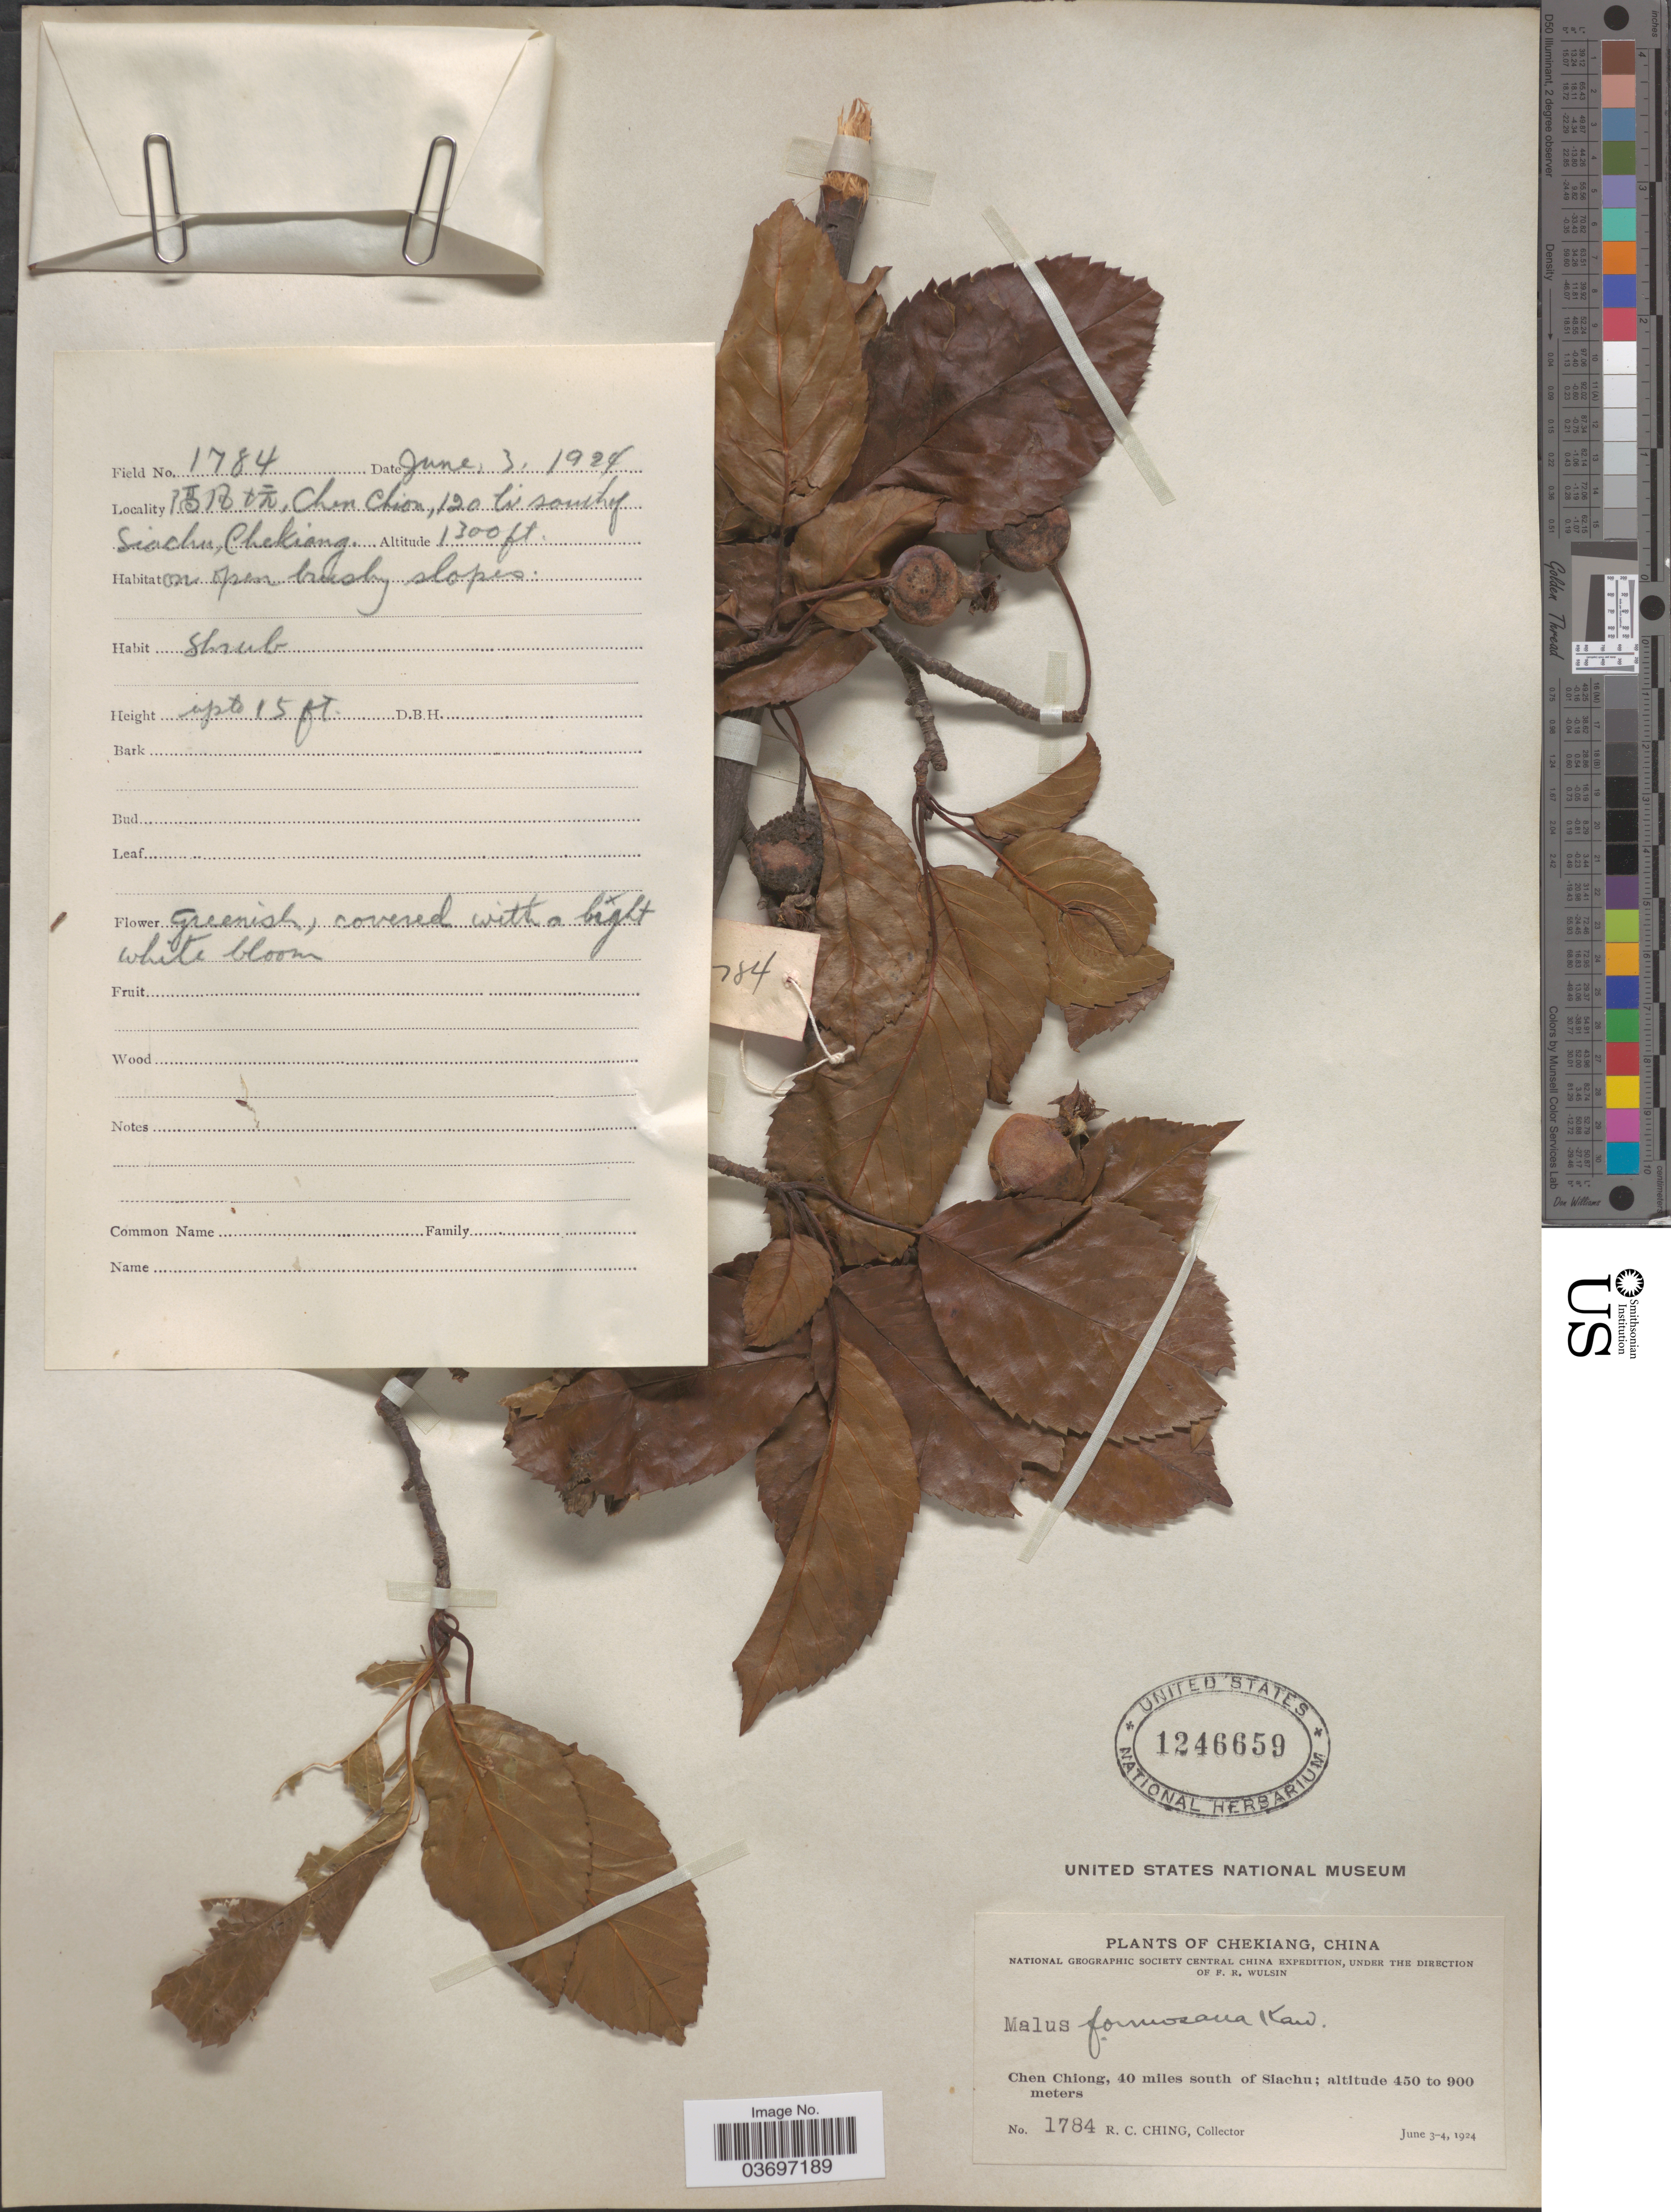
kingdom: Plantae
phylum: Tracheophyta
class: Magnoliopsida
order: Rosales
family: Rosaceae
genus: Malus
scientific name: Malus formosana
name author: Kawak. & Koidz.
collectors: R. C. Ching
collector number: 1784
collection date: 1924-06-03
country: China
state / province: Zhejiang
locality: Chekiang. Chen Chiong, 40 miles south of Siachu. X, Chen Chion, 120 li south of Siachu.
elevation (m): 396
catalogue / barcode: US 1246659